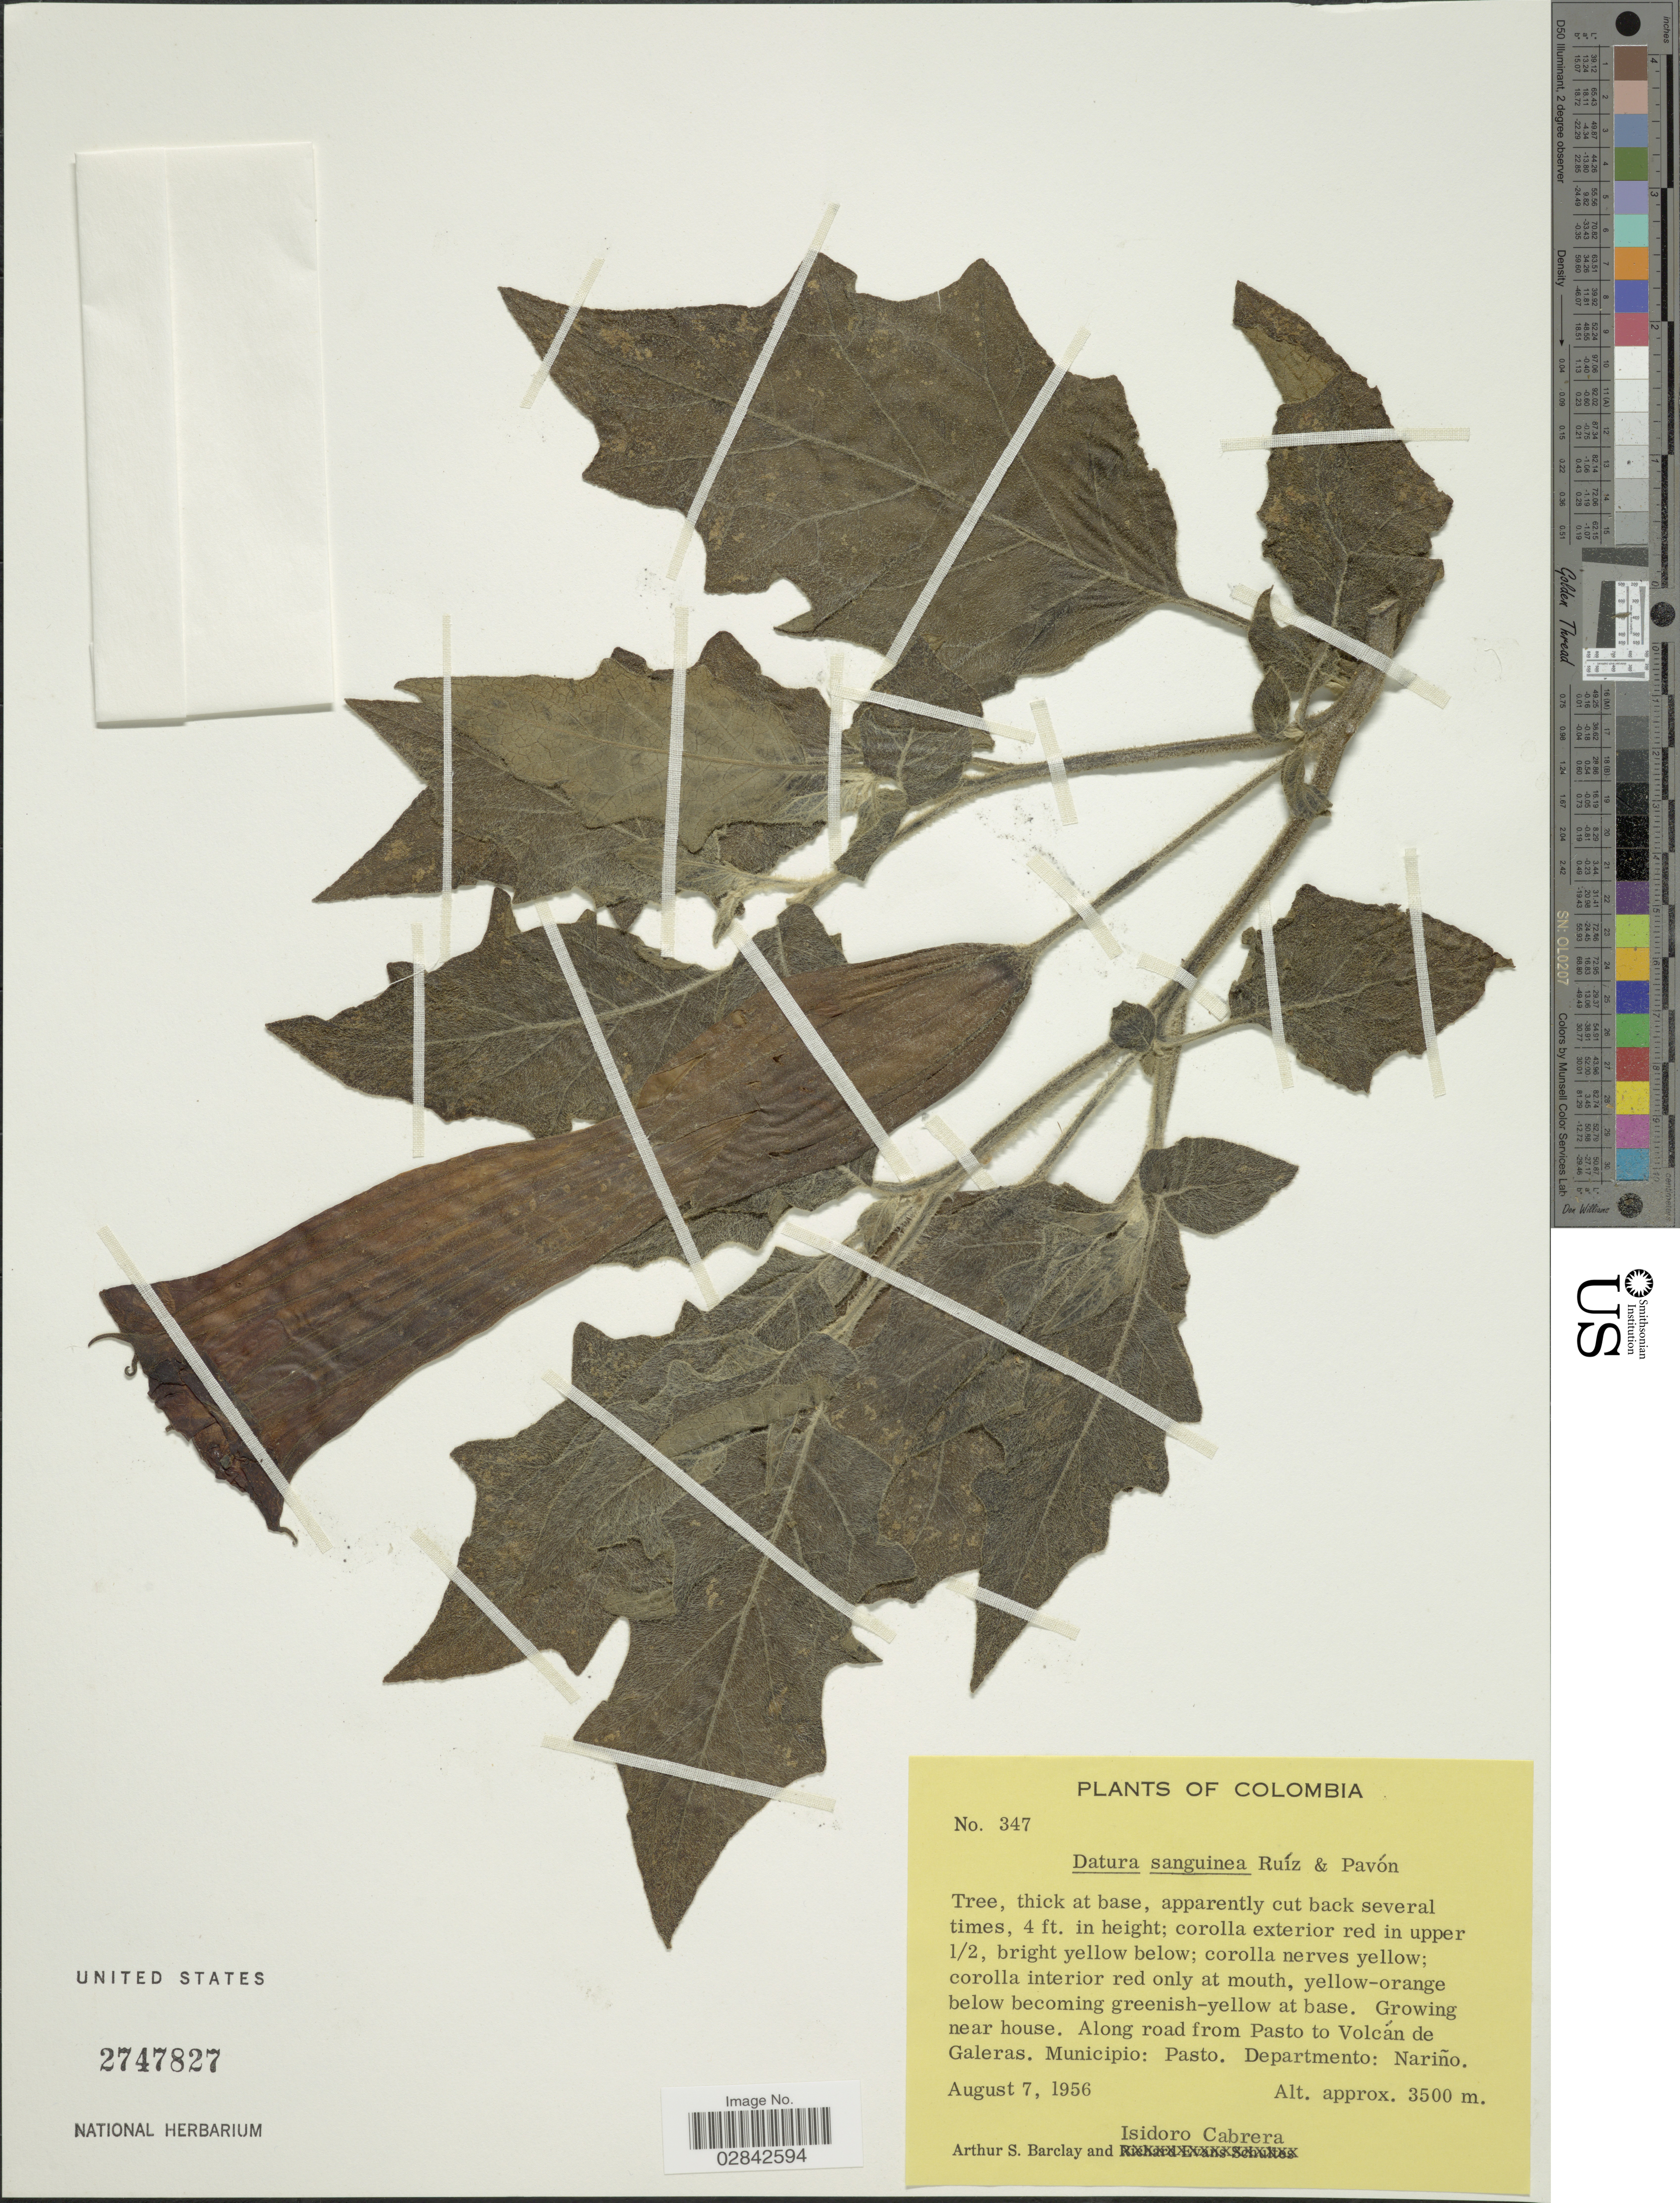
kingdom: Plantae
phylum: Tracheophyta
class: Magnoliopsida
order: Solanales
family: Solanaceae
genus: Brugmansia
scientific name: Brugmansia sanguinea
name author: (Ruiz & Pav.) D. Don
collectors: A. S. Barclay & I. Cabrera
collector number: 347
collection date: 1956-08-07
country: Colombia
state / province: Nariño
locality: Along road from Pasto to Volcán de Galeras. Municipio: Pasto. Departmento: Nariño.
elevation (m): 3500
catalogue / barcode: US 2747827